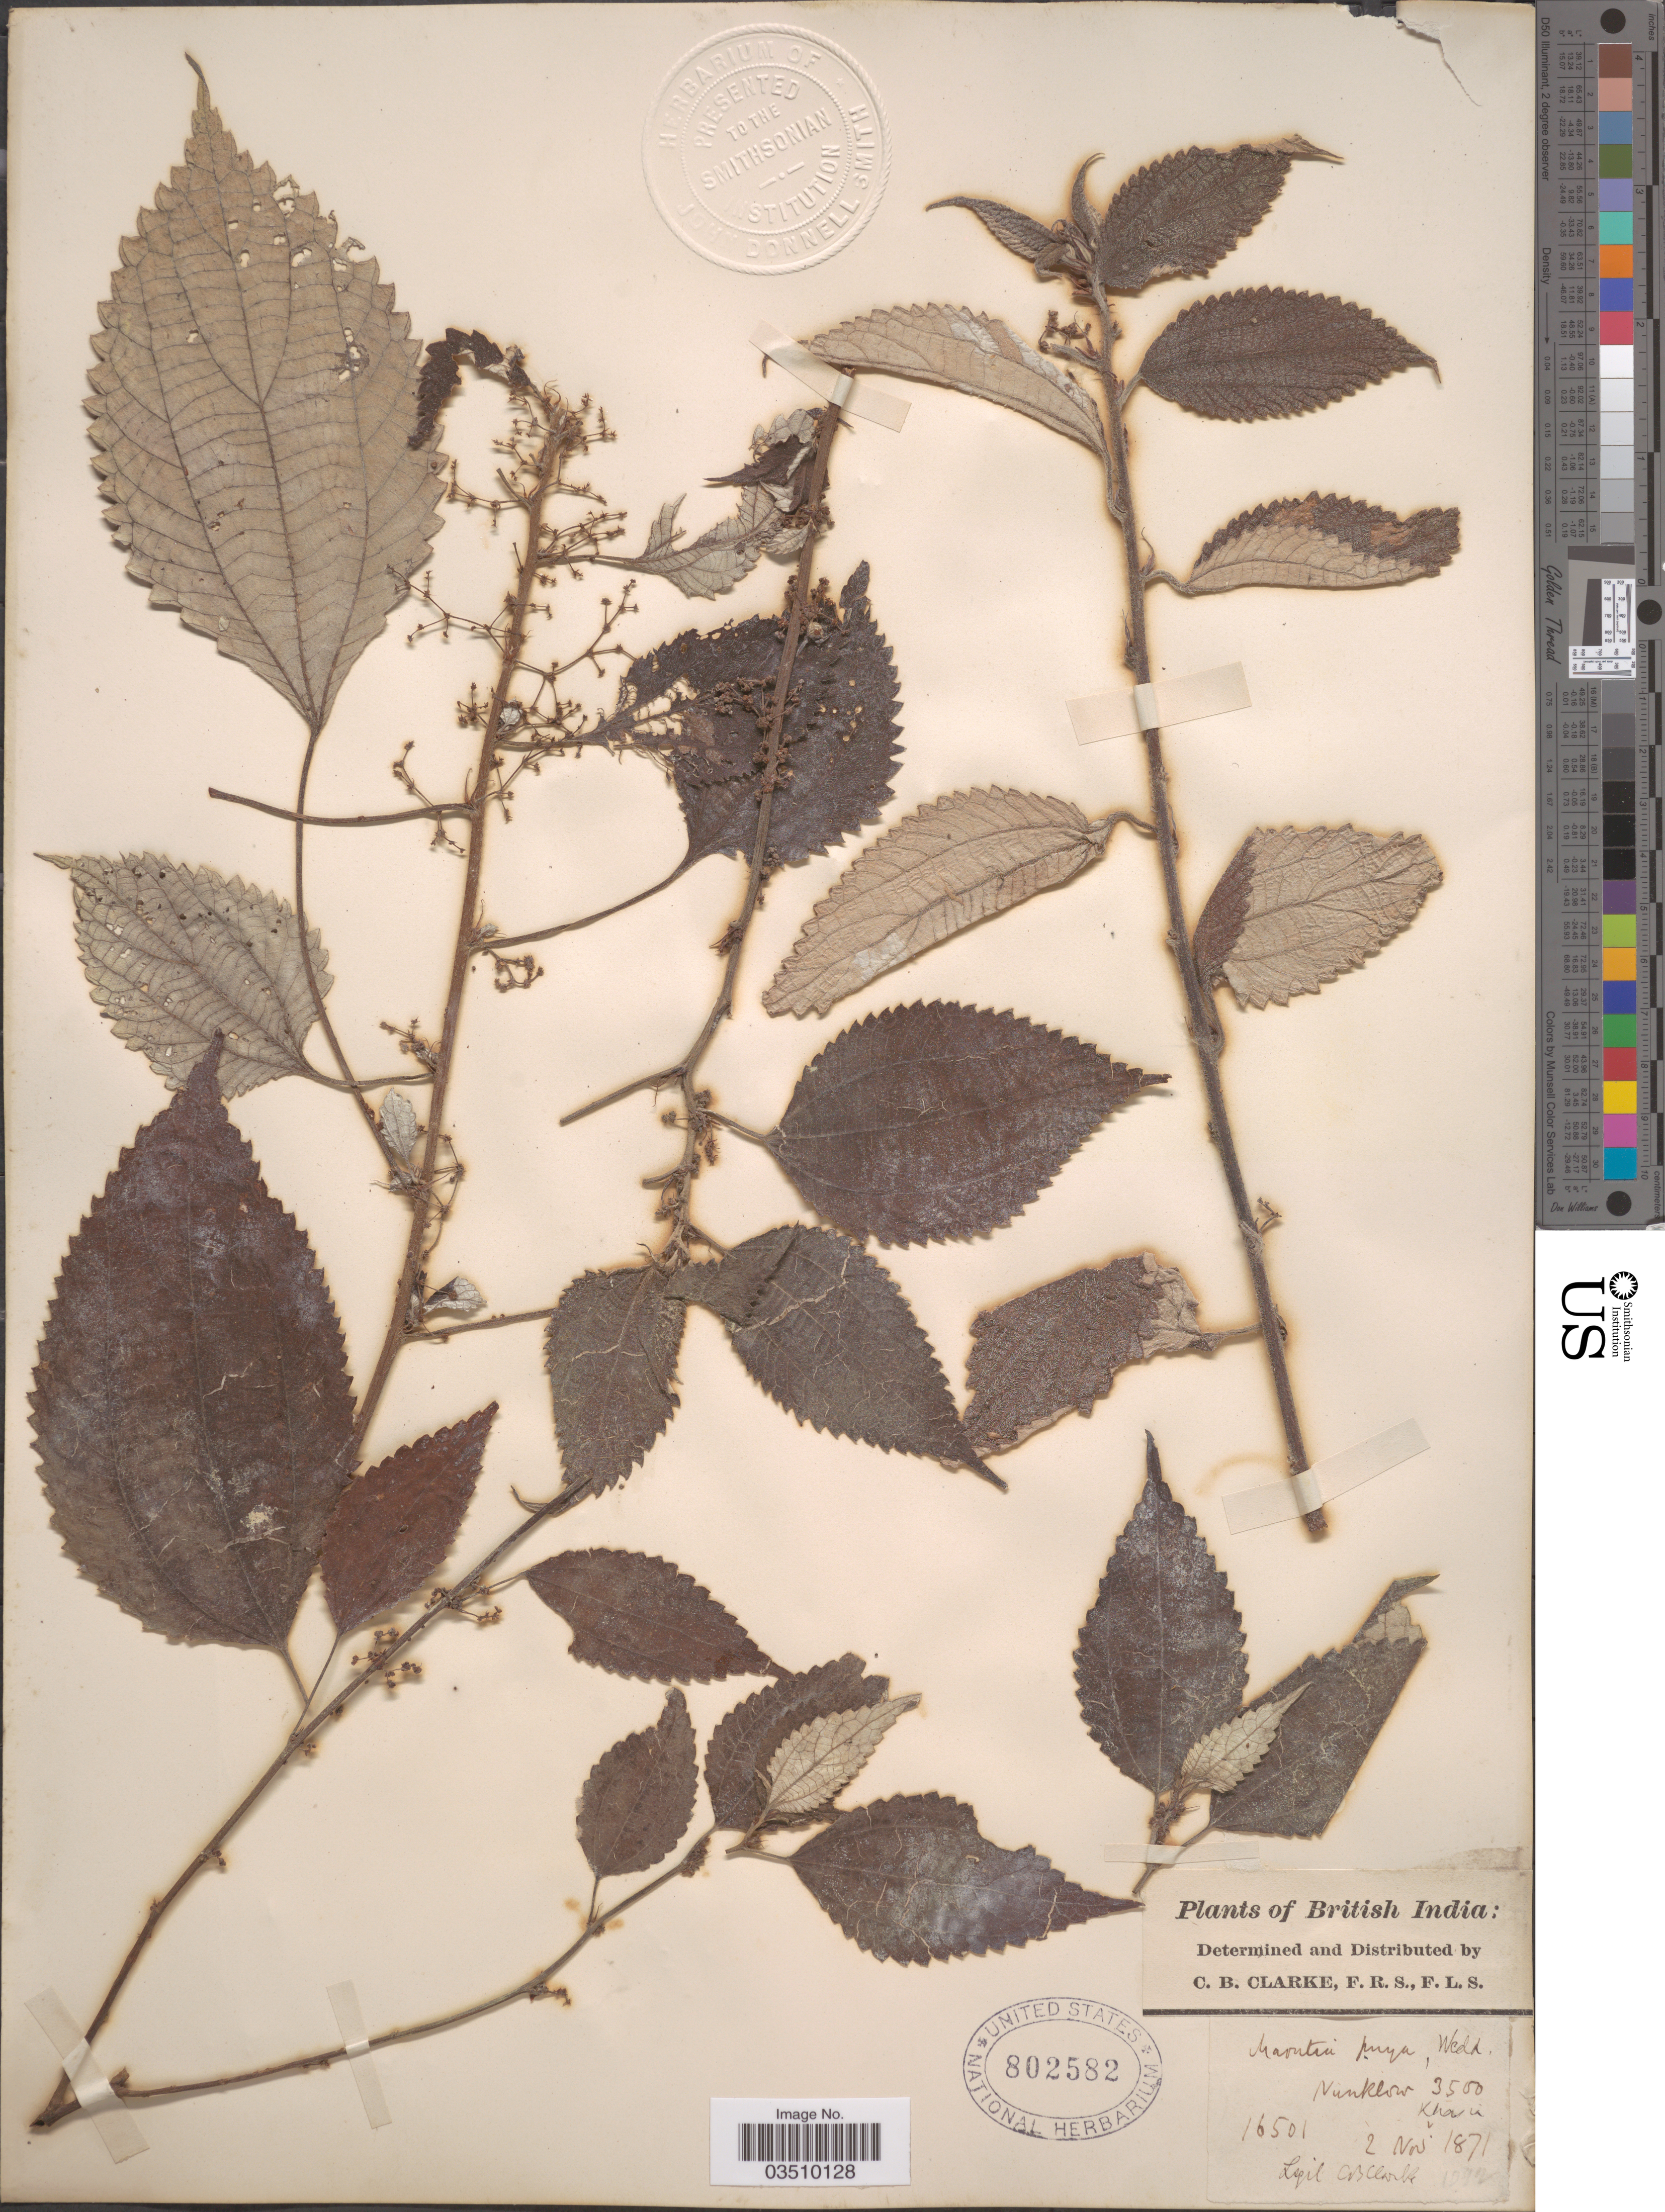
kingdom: Plantae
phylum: Tracheophyta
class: Magnoliopsida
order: Rosales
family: Urticaceae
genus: Maoutia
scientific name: Maoutia puya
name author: Wedd.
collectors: C. B. Clarke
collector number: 16501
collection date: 1871-11-02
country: India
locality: British India. Nunklow. Khasia.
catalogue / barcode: US 802582